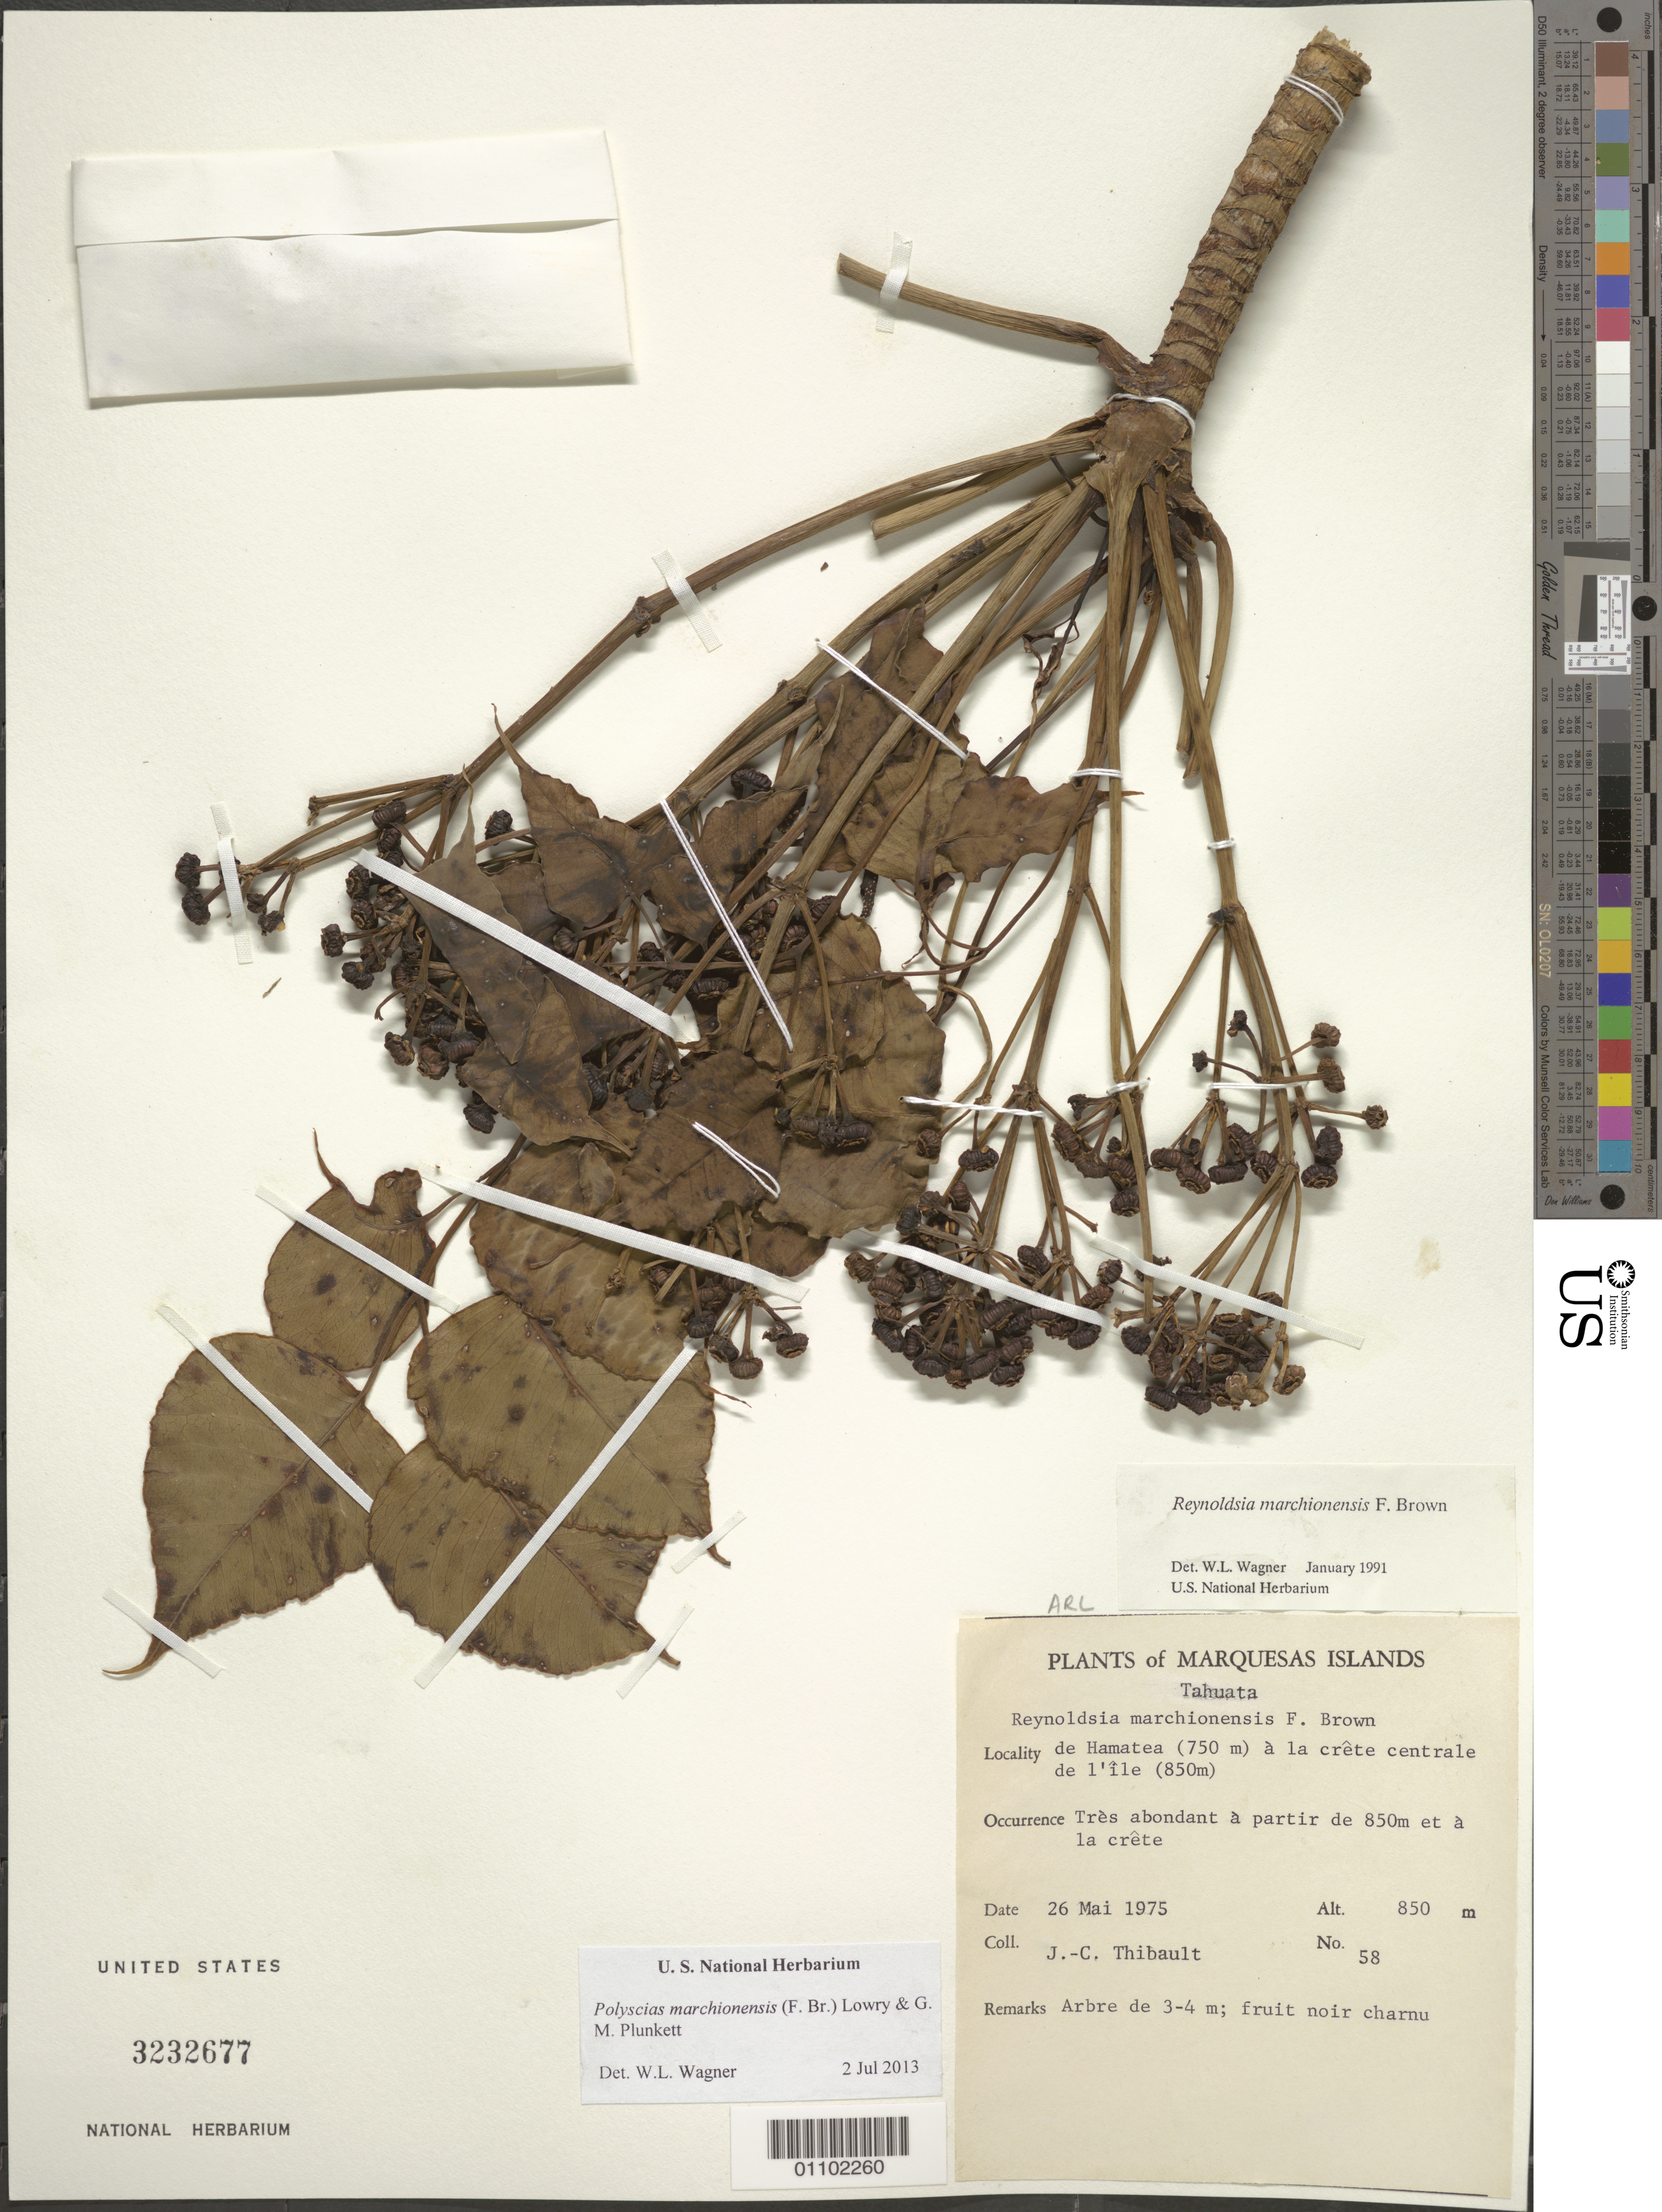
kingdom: Plantae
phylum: Tracheophyta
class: Magnoliopsida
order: Apiales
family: Araliaceae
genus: Polyscias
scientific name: Polyscias marchionensis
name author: (F. Br.) T.K. Lowery & G. M. Plunkett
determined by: Lorence, David H., (PTBG), National Tropical Botanical Garden (UNITED STATES)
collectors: J. Thibault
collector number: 58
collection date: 1975-05-26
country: French Polynesia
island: Tahuata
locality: de Hamatea à la crête centrale de l'île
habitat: Très abondant à partir de 850 m et à la crête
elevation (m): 750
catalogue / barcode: US 3232677